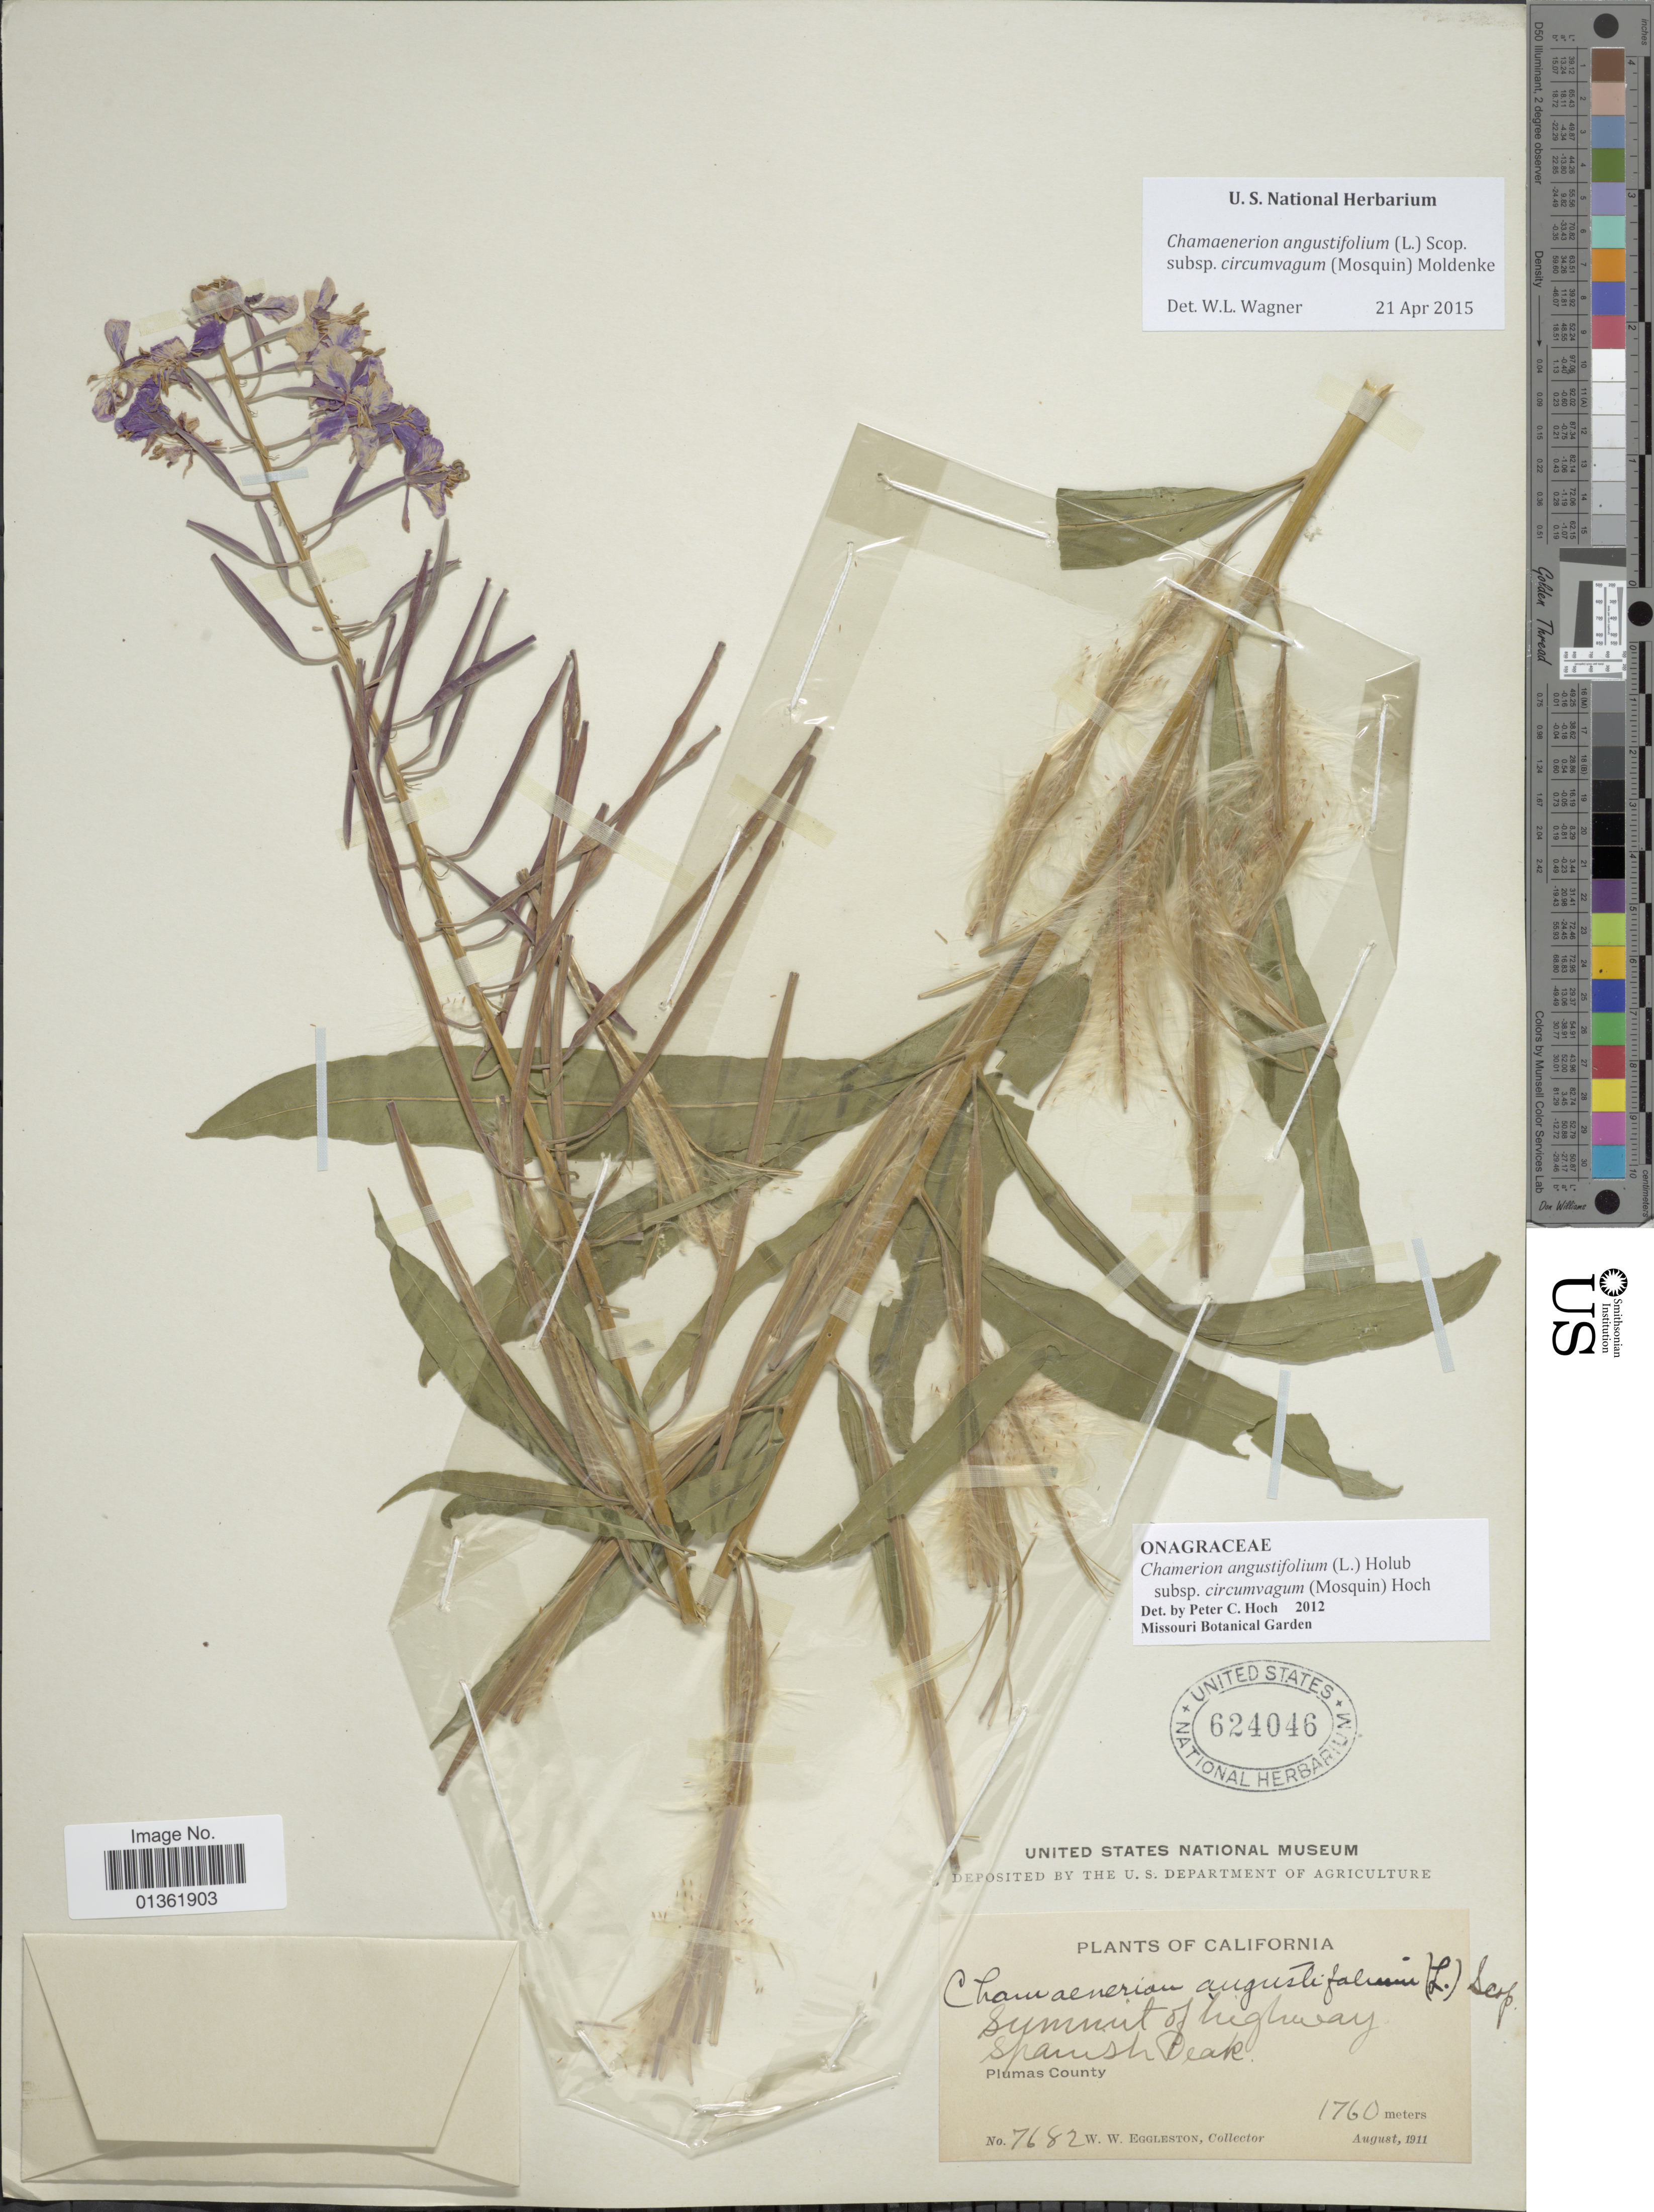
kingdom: Plantae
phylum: Tracheophyta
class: Magnoliopsida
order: Myrtales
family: Onagraceae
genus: Chamaenerion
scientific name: Chamaenerion angustifolium subsp. circumvagum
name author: (Mosquin) Moldenke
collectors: W. W. Eggleston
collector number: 7682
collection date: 1911-08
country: United States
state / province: California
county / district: Plumas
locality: Summit of highway, Spanish Peak. Plumas County.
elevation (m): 1760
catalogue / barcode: US 624046